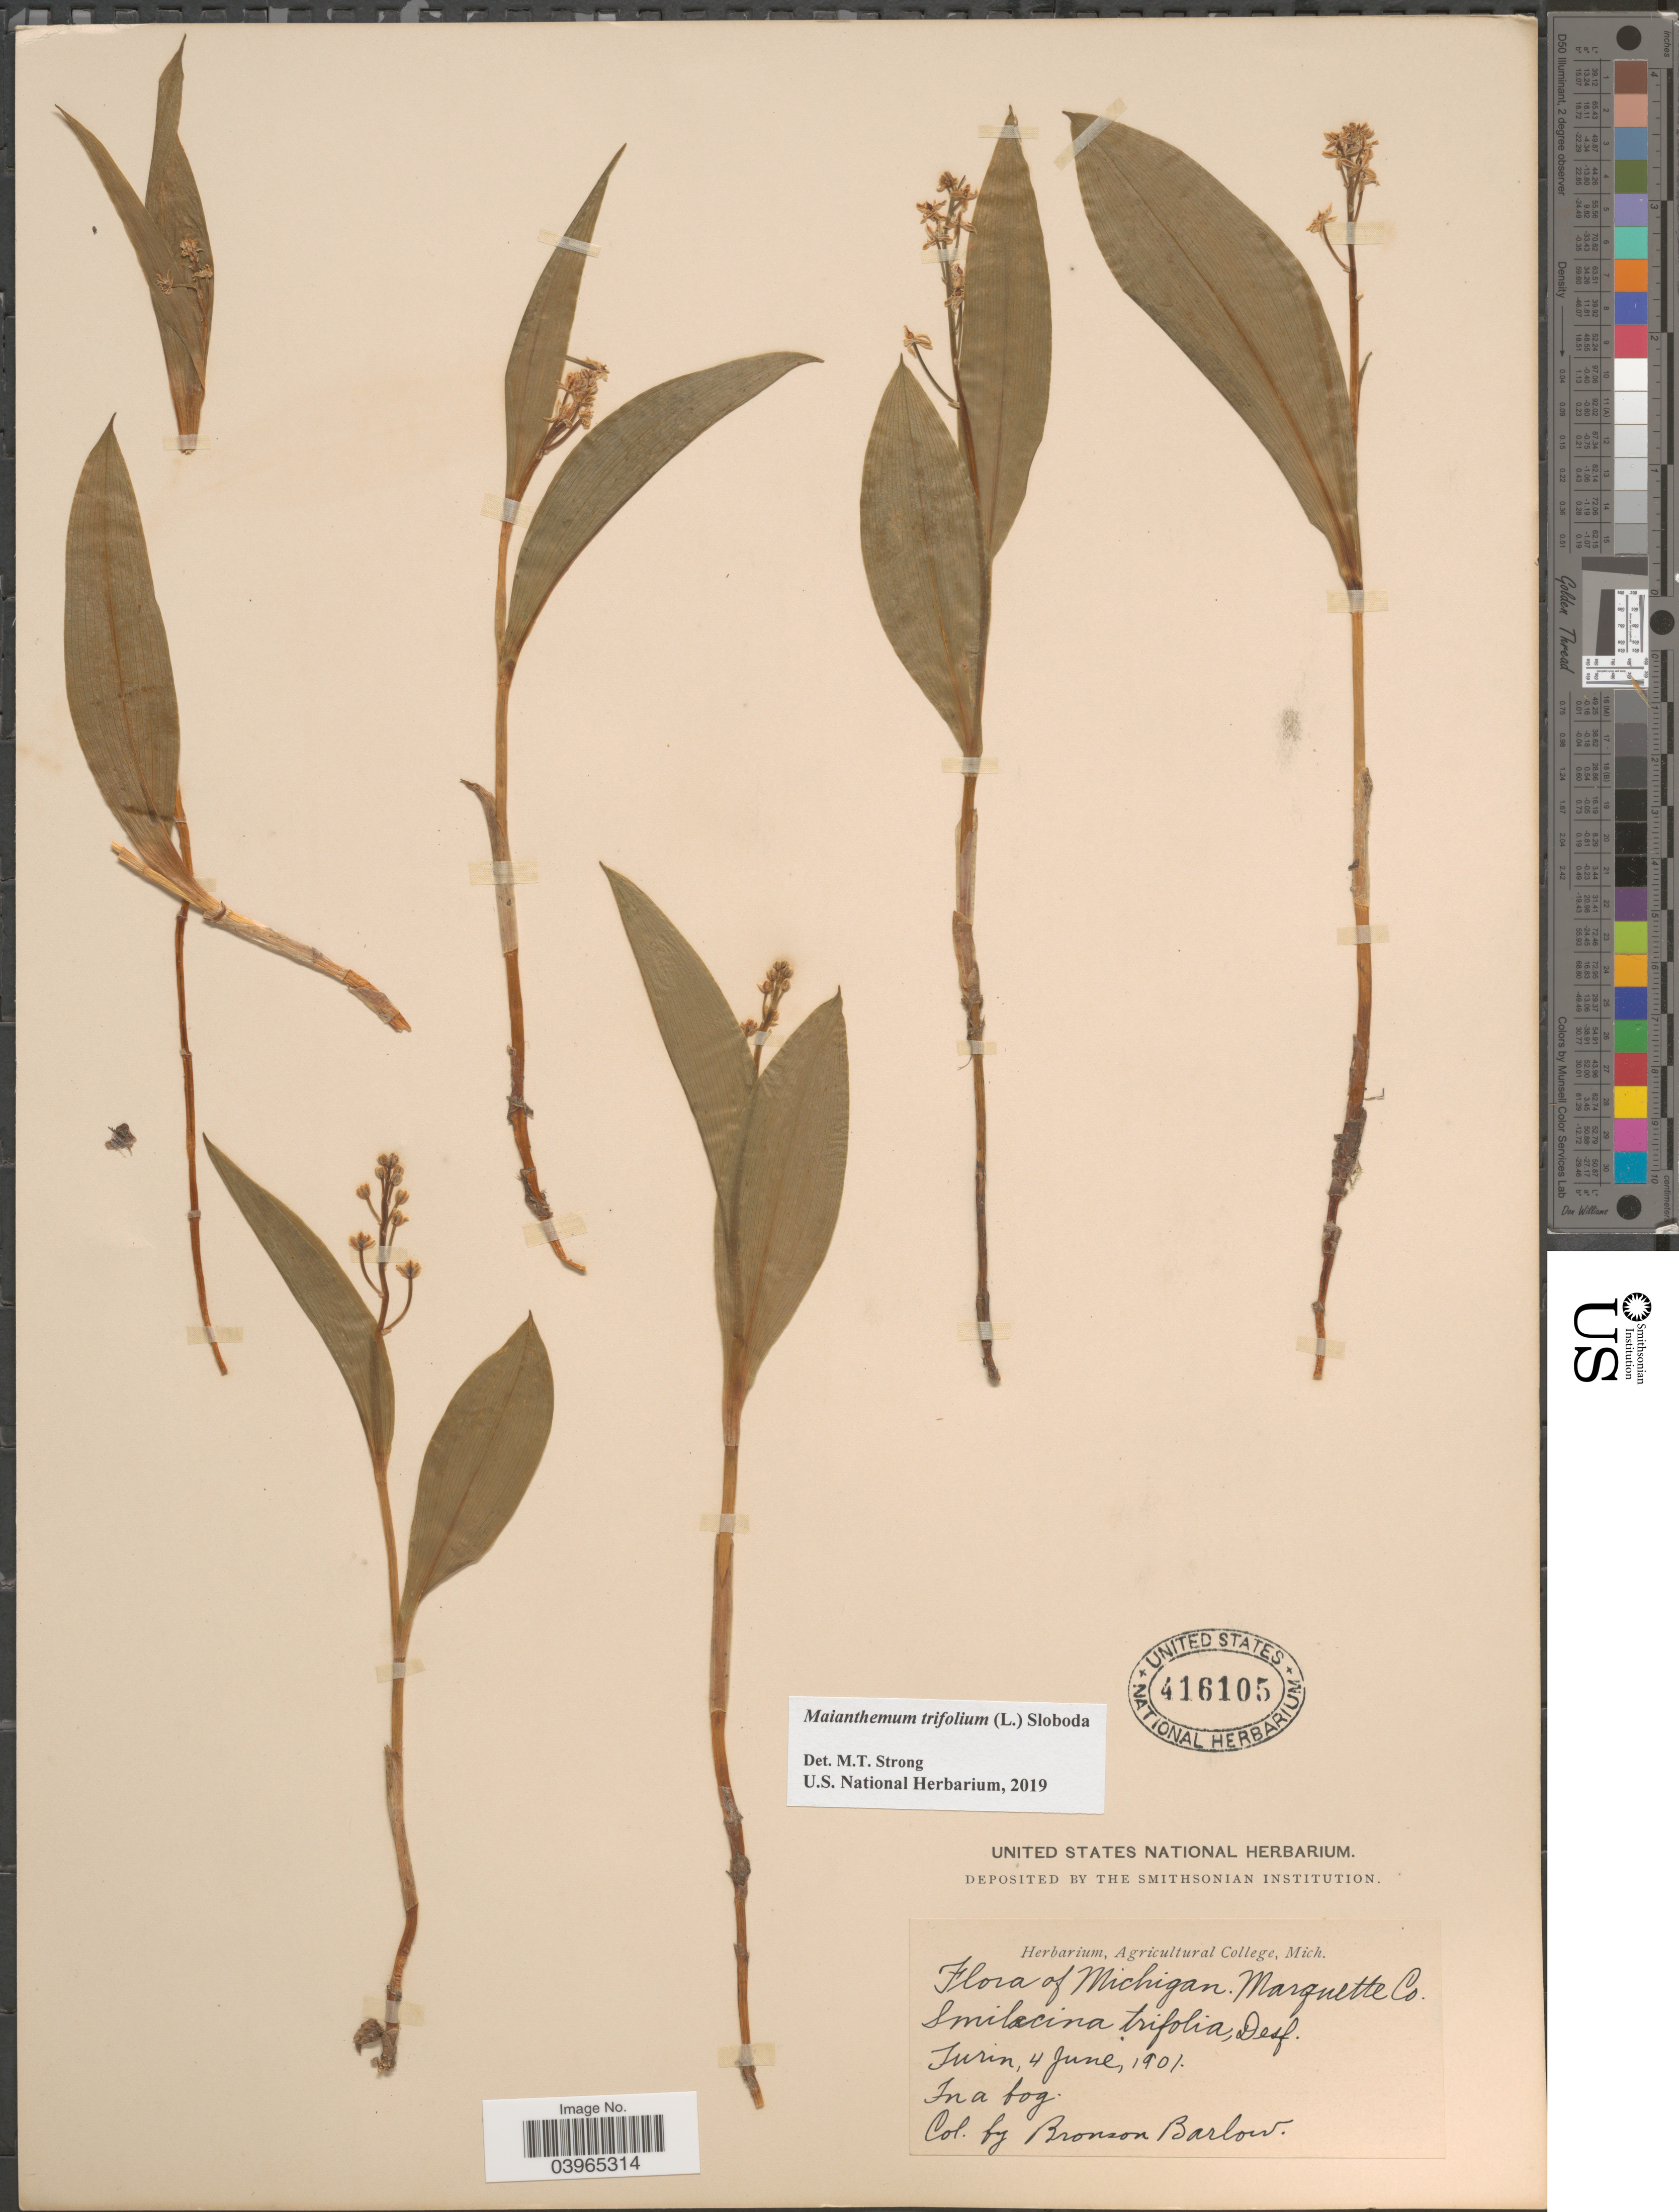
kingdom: Plantae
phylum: Tracheophyta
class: Liliopsida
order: Asparagales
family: Asparagaceae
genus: Maianthemum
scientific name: Maianthemum trifolium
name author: (L.) Sloboda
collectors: Barlow, B.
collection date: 1901-06-04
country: United States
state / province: Michigan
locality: Marquette Co. Jurin.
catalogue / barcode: US 416105